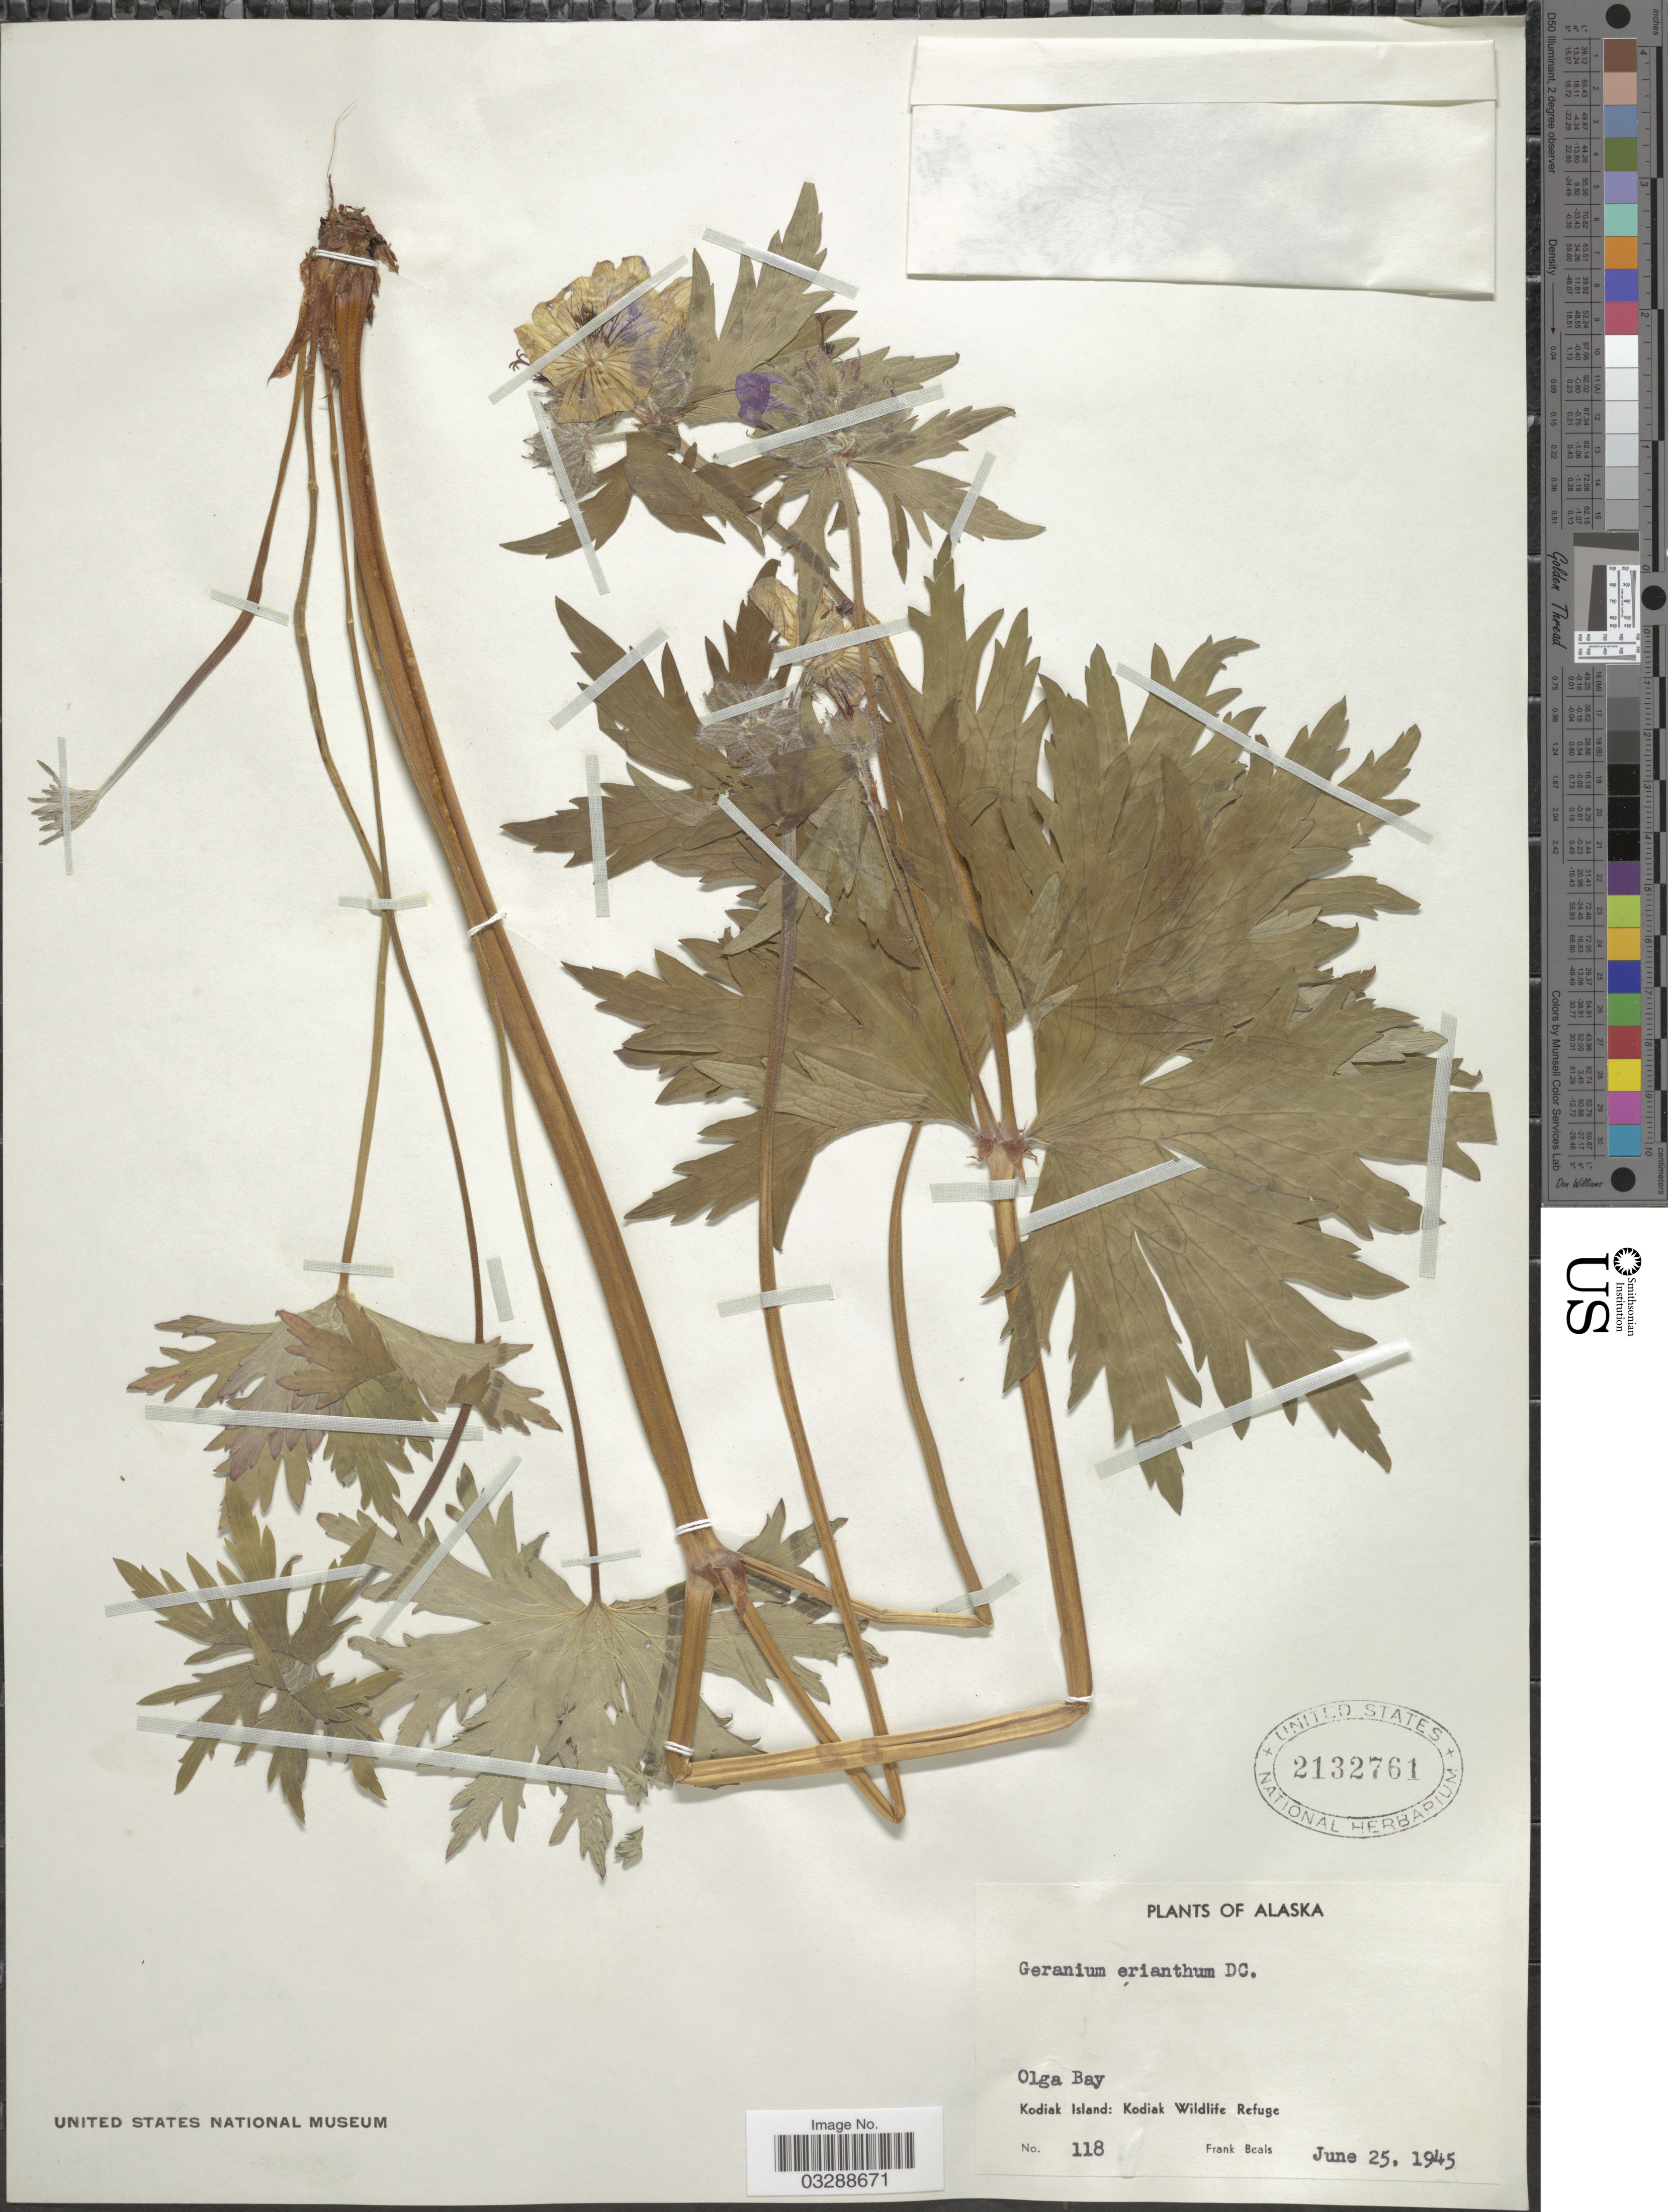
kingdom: Plantae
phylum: Tracheophyta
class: Magnoliopsida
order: Geraniales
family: Geraniaceae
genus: Geranium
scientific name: Geranium erianthum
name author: DC.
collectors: F. Beals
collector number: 118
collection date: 1945-06-25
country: United States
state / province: Alaska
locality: Olga Bay, Kodiak Island: Kodiak Island Wildlife Refuge.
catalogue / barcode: US 2132761